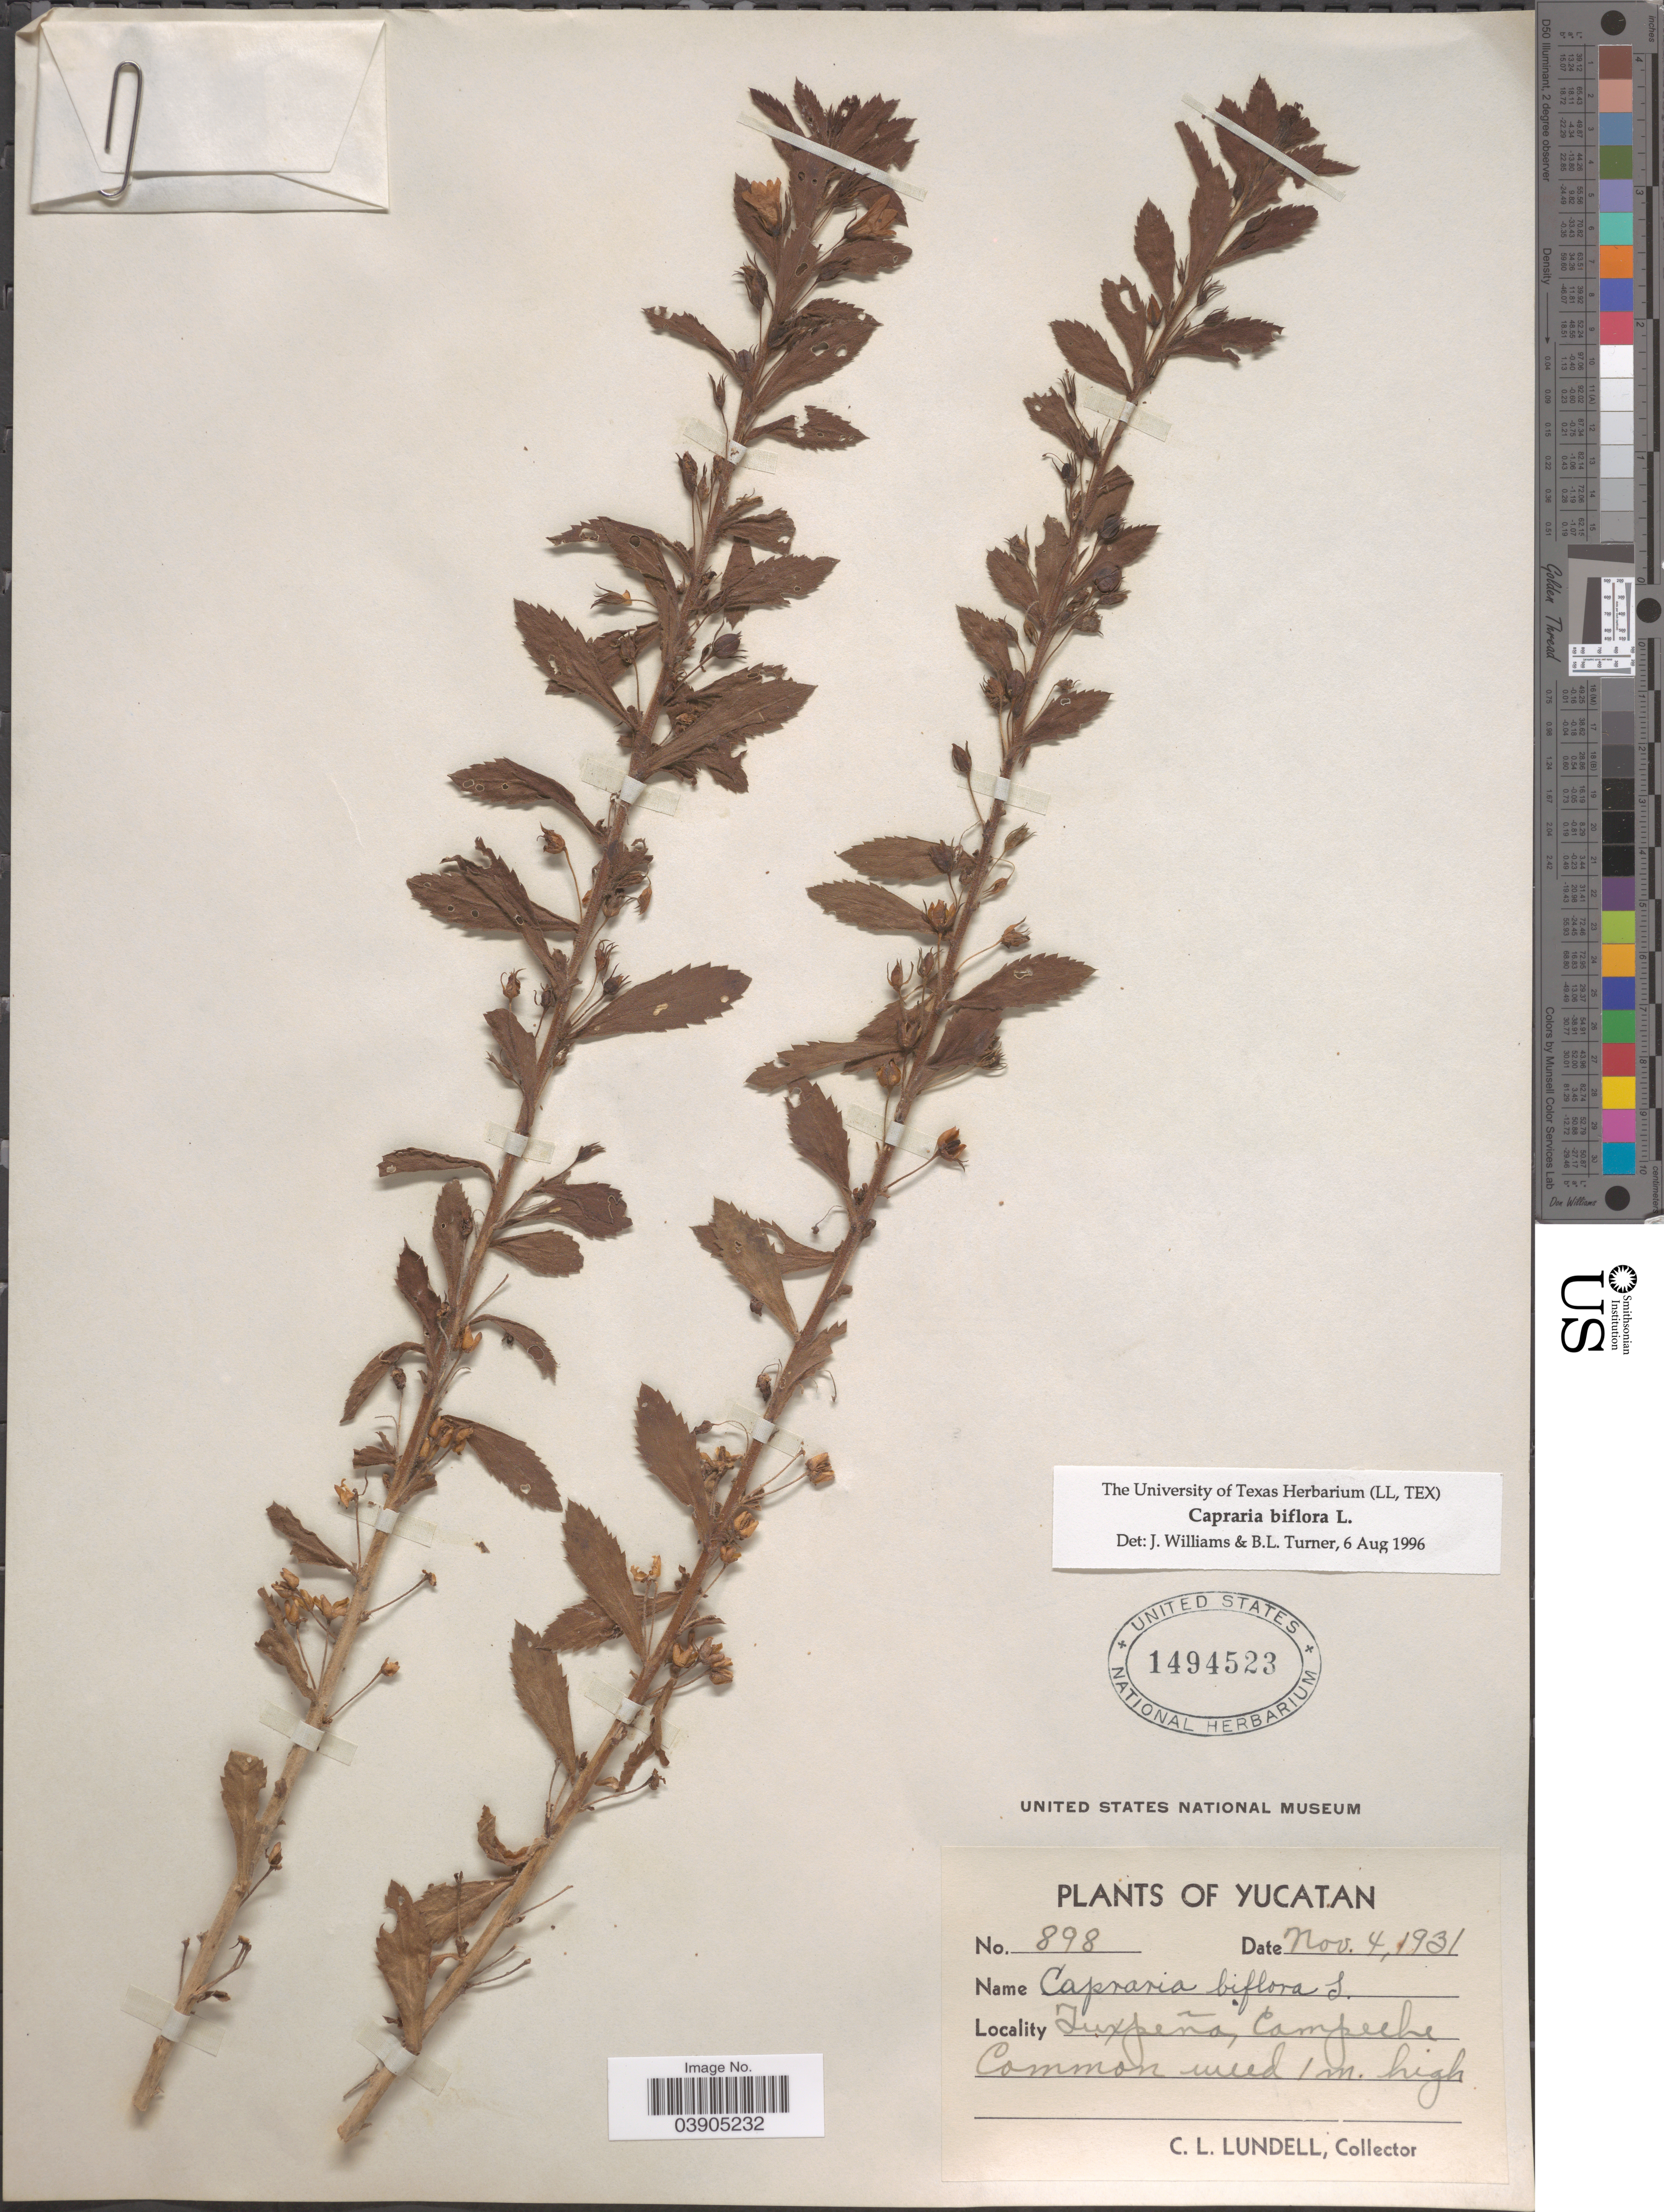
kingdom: Plantae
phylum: Tracheophyta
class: Magnoliopsida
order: Lamiales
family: Scrophulariaceae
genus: Capraria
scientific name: Capraria biflora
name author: L.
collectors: C. L. Lundell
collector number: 898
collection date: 1931-11-04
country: Mexico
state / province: Campeche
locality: Yucatan. Tuxpeña, Campeche.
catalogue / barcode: US 1494523